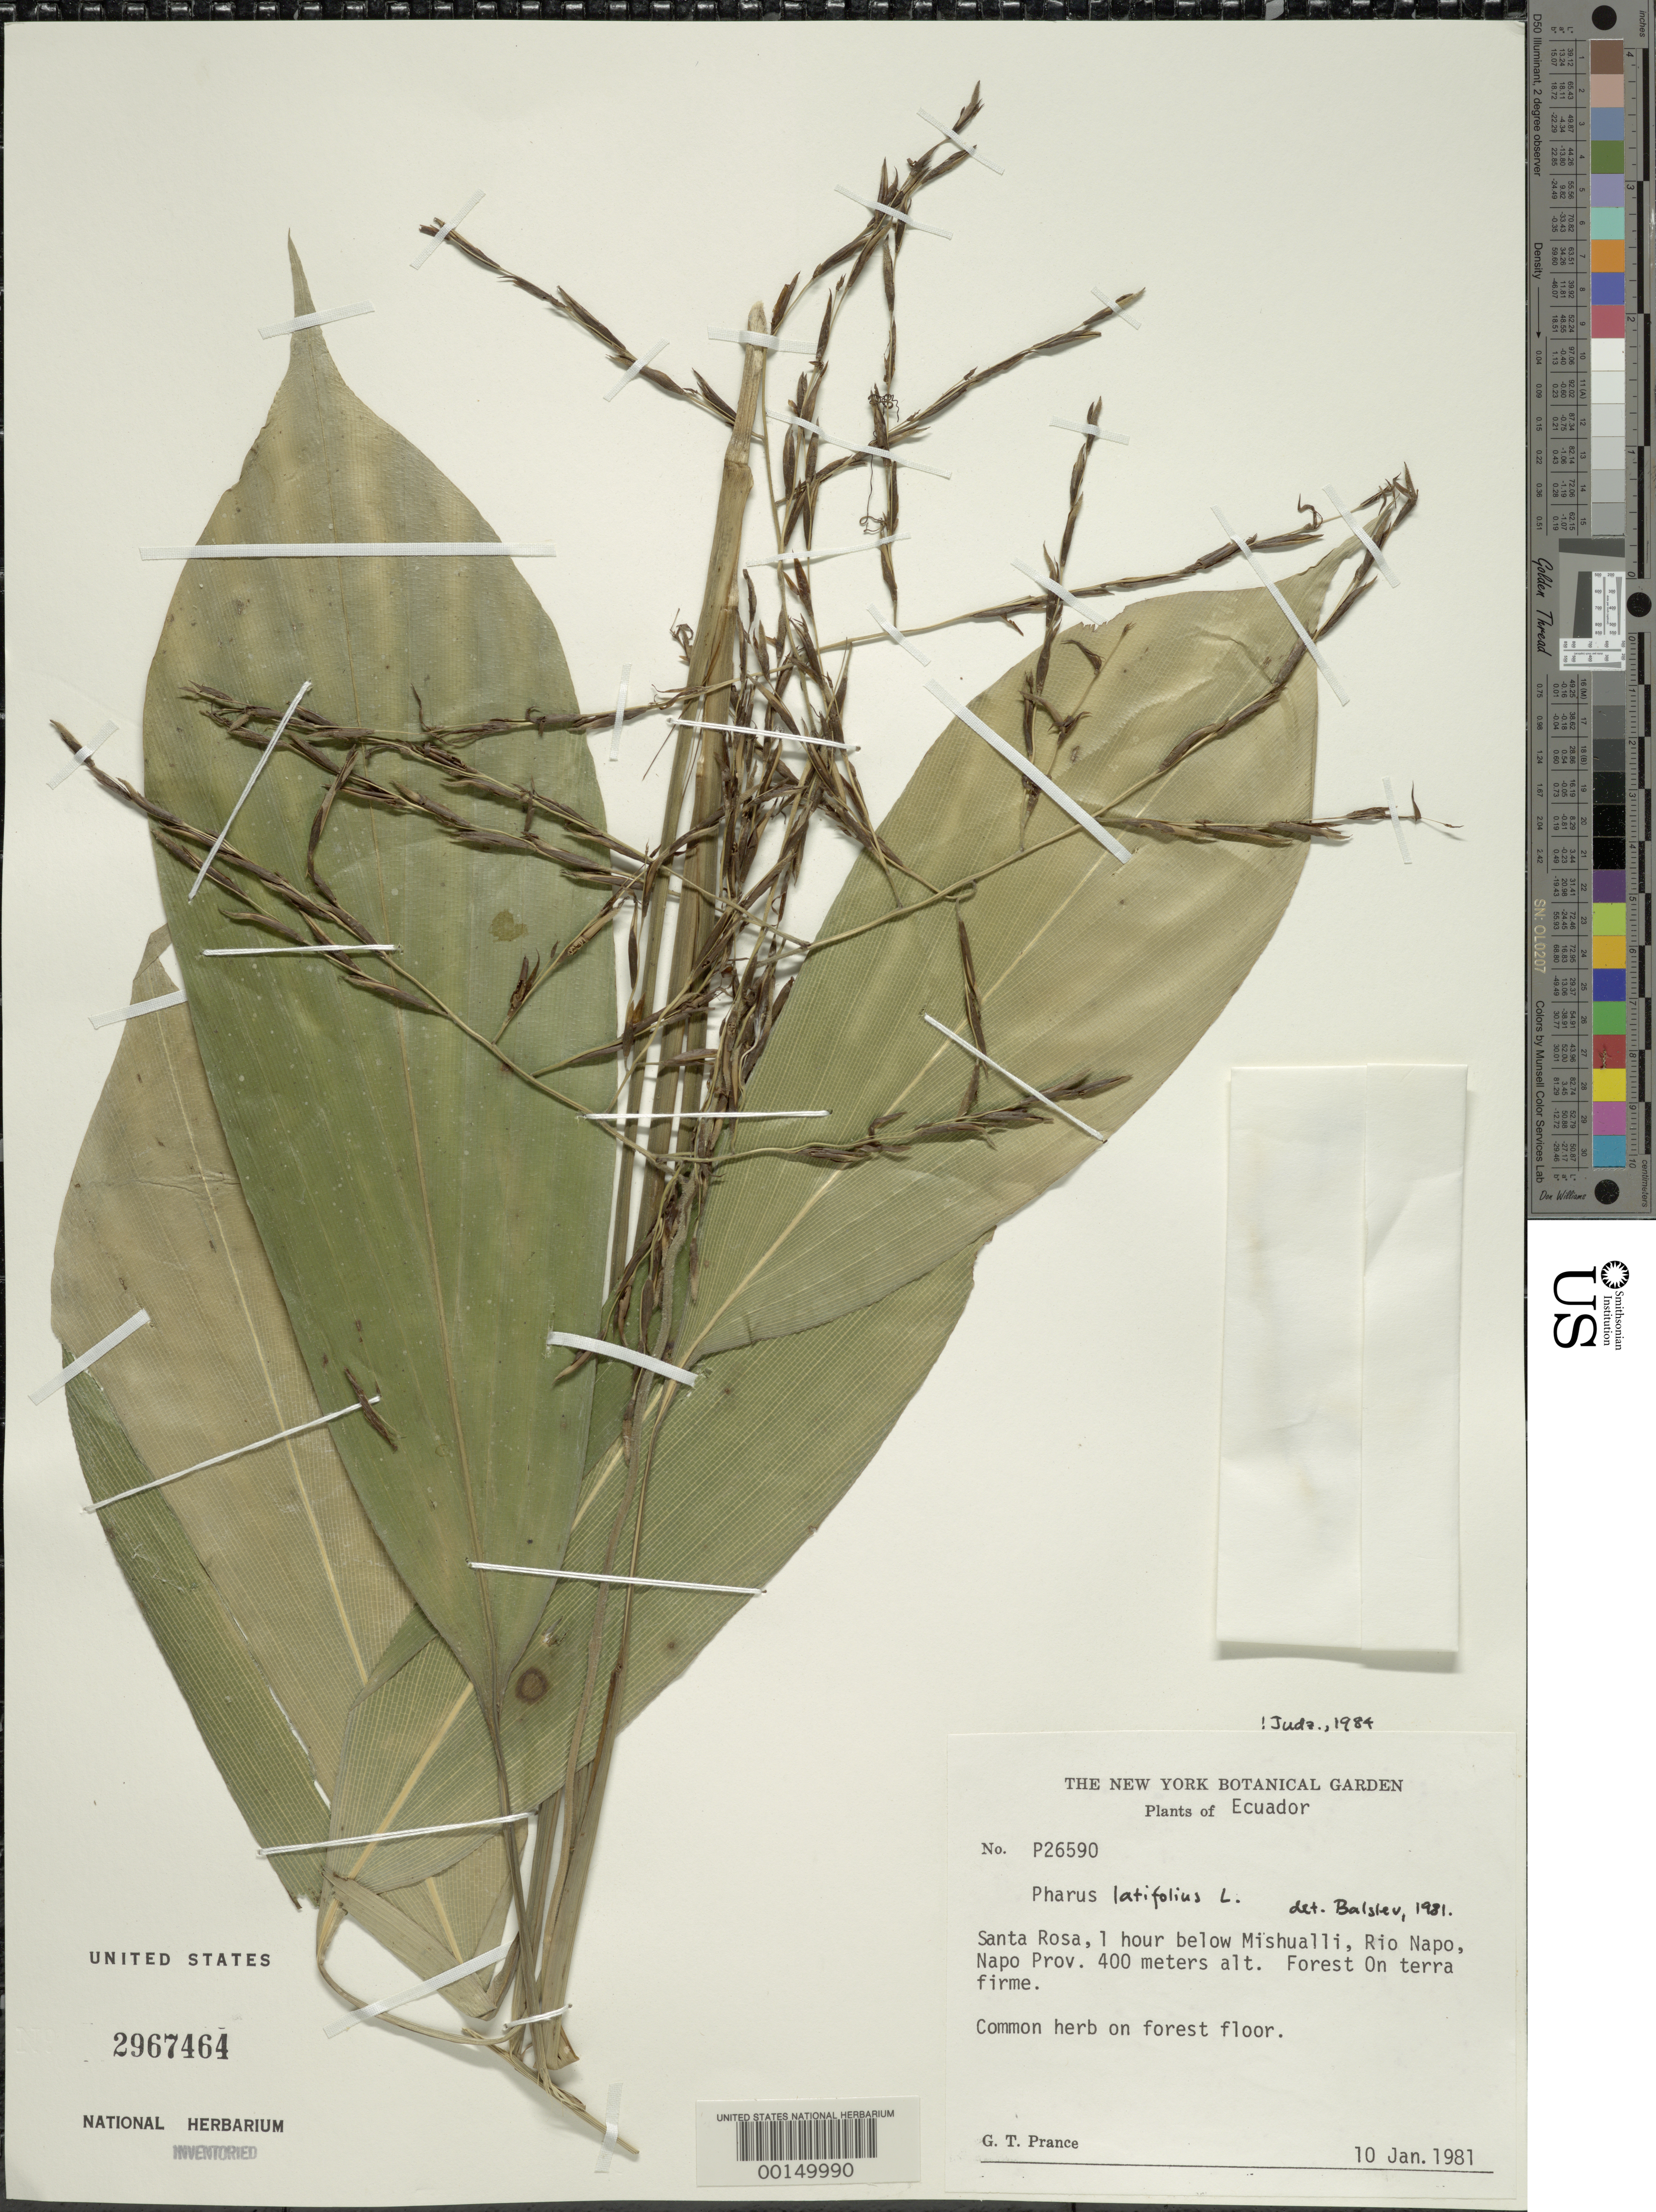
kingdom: Plantae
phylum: Tracheophyta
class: Liliopsida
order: Poales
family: Poaceae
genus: Pharus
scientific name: Pharus latifolius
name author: L.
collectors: G. T. Prance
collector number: P26590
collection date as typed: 10 Jan 1981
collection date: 1981-01-10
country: Ecuador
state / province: Napo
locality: Santa Rosa, Rio Napo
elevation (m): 400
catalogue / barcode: US 2967464